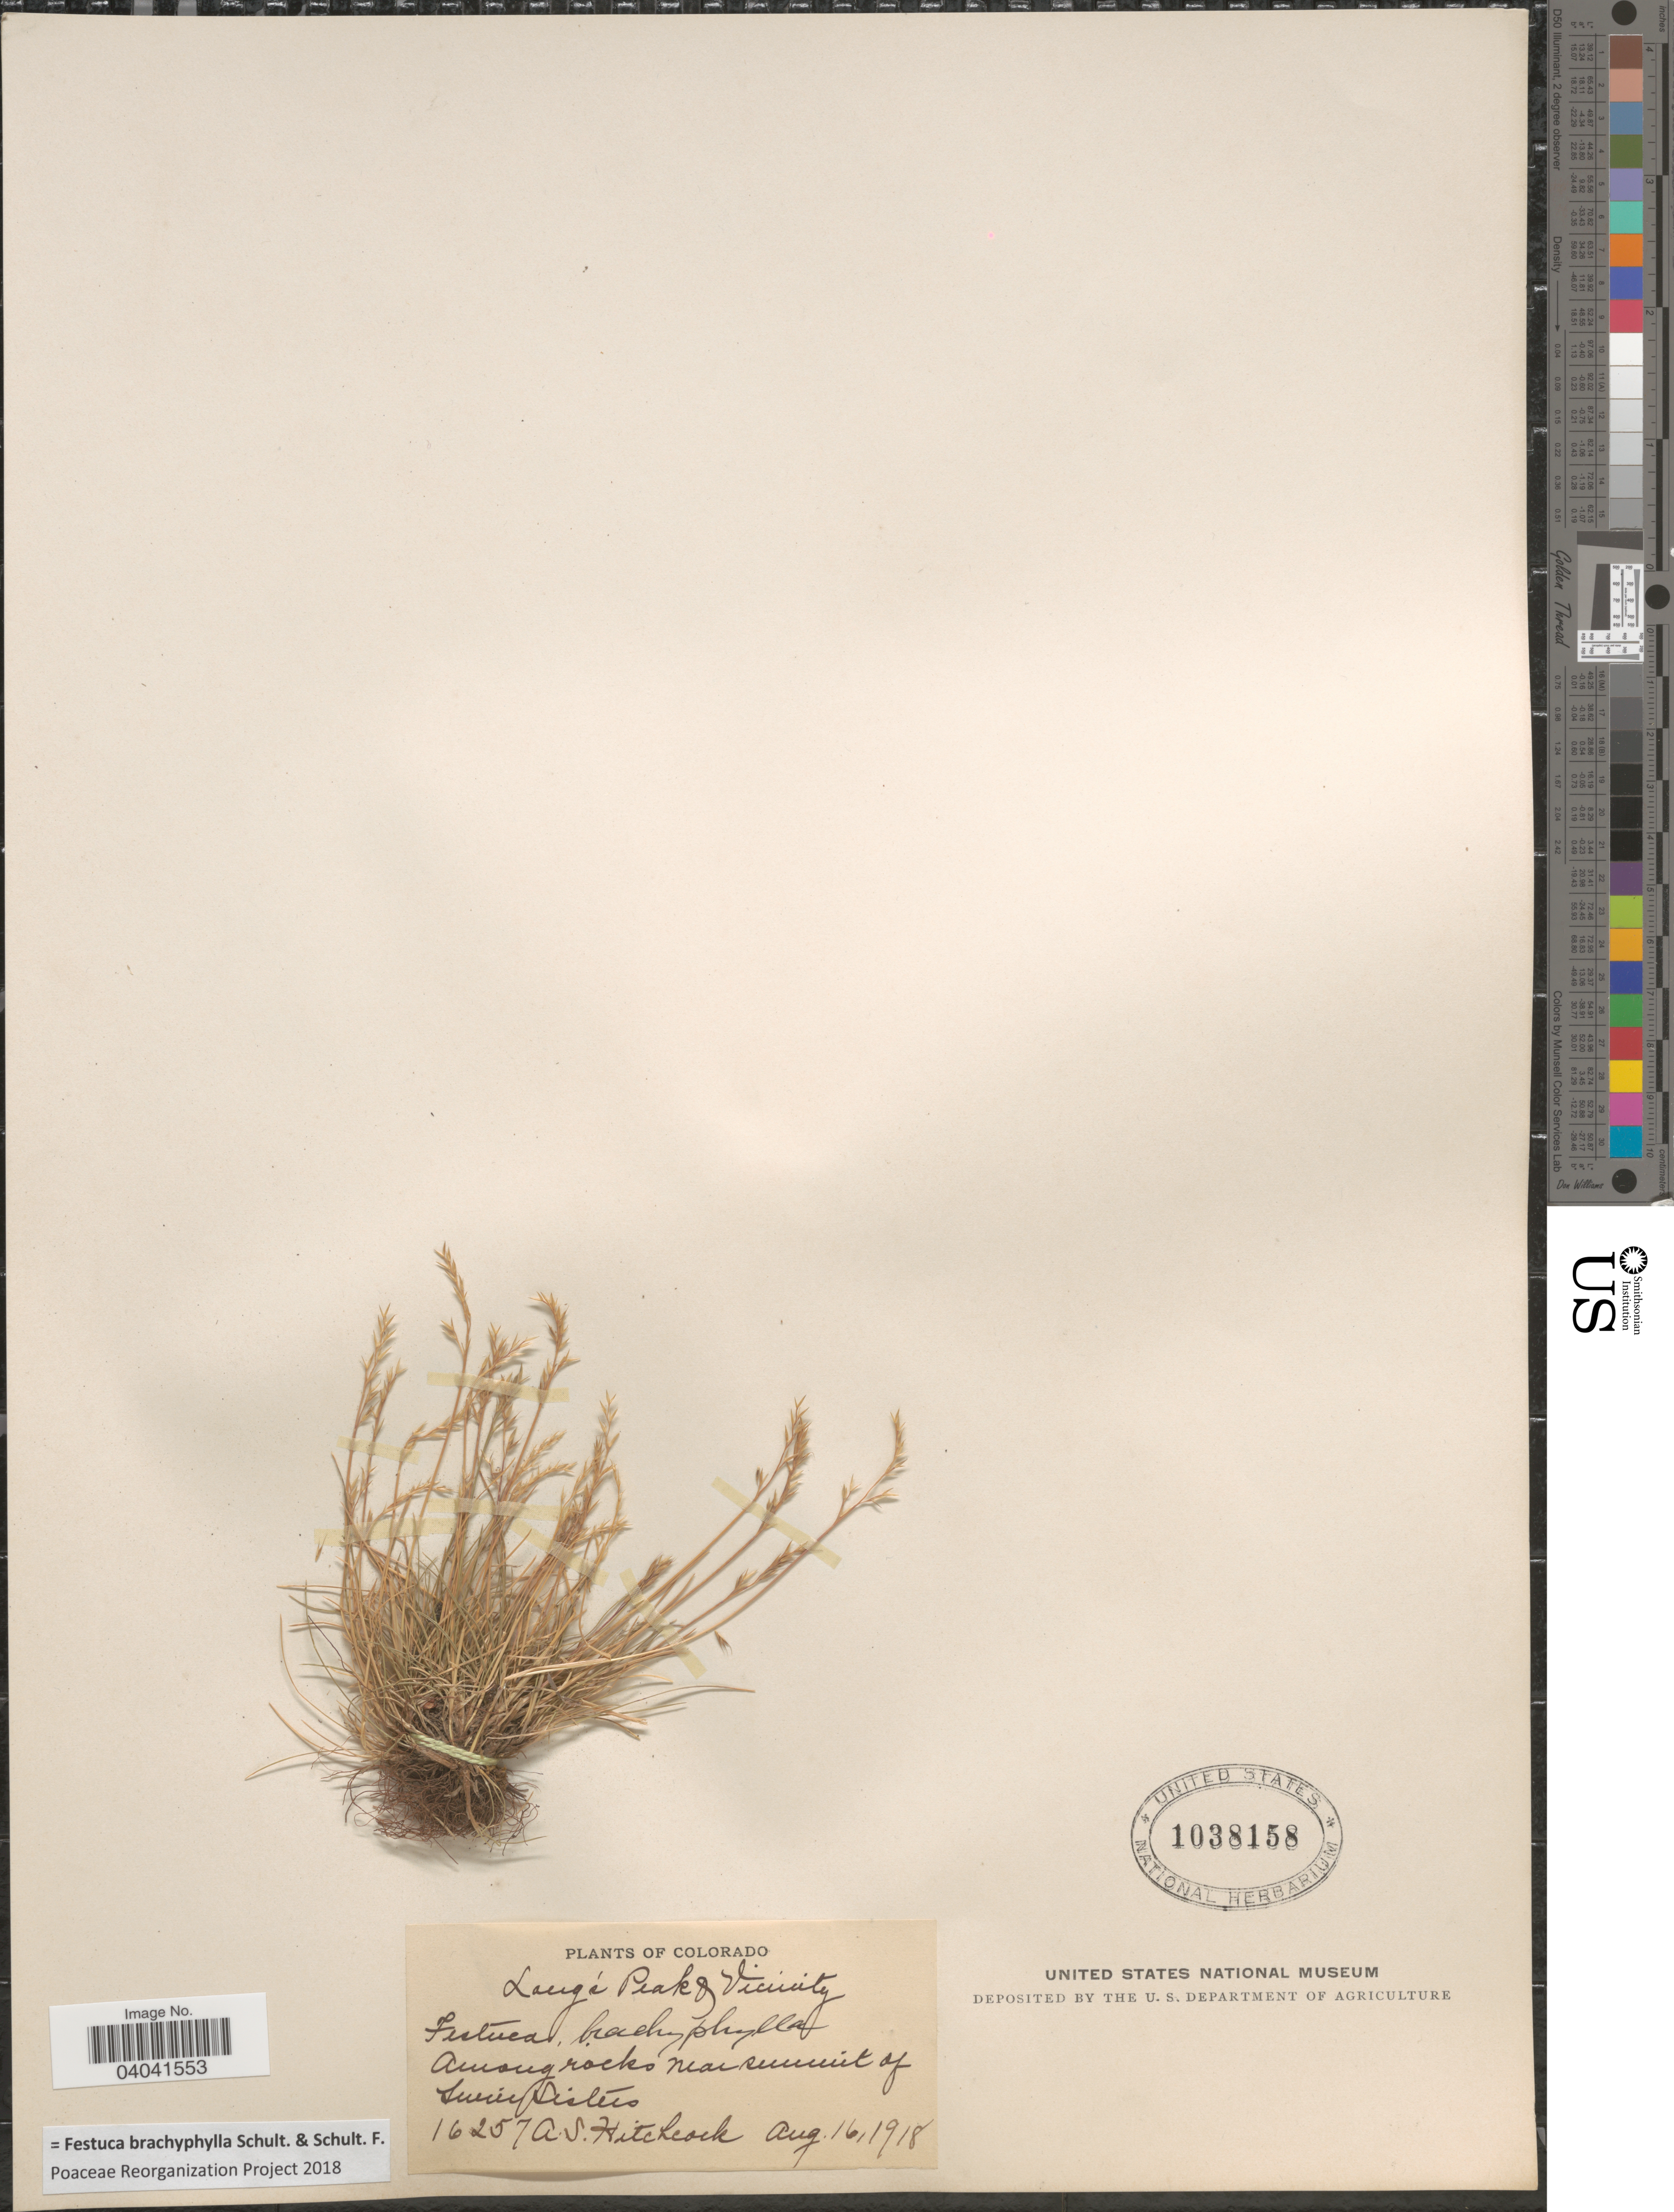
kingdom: Plantae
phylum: Tracheophyta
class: Liliopsida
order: Poales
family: Poaceae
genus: Festuca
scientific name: Festuca brachyphylla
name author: Schult. & Schult. f.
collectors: A. S. Hitchcock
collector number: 1625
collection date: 1918-08-16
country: United States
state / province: Colorado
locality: Long's Peak & Vicinity. Among rocks near summit of Twin Sisters.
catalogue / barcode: US 1038158